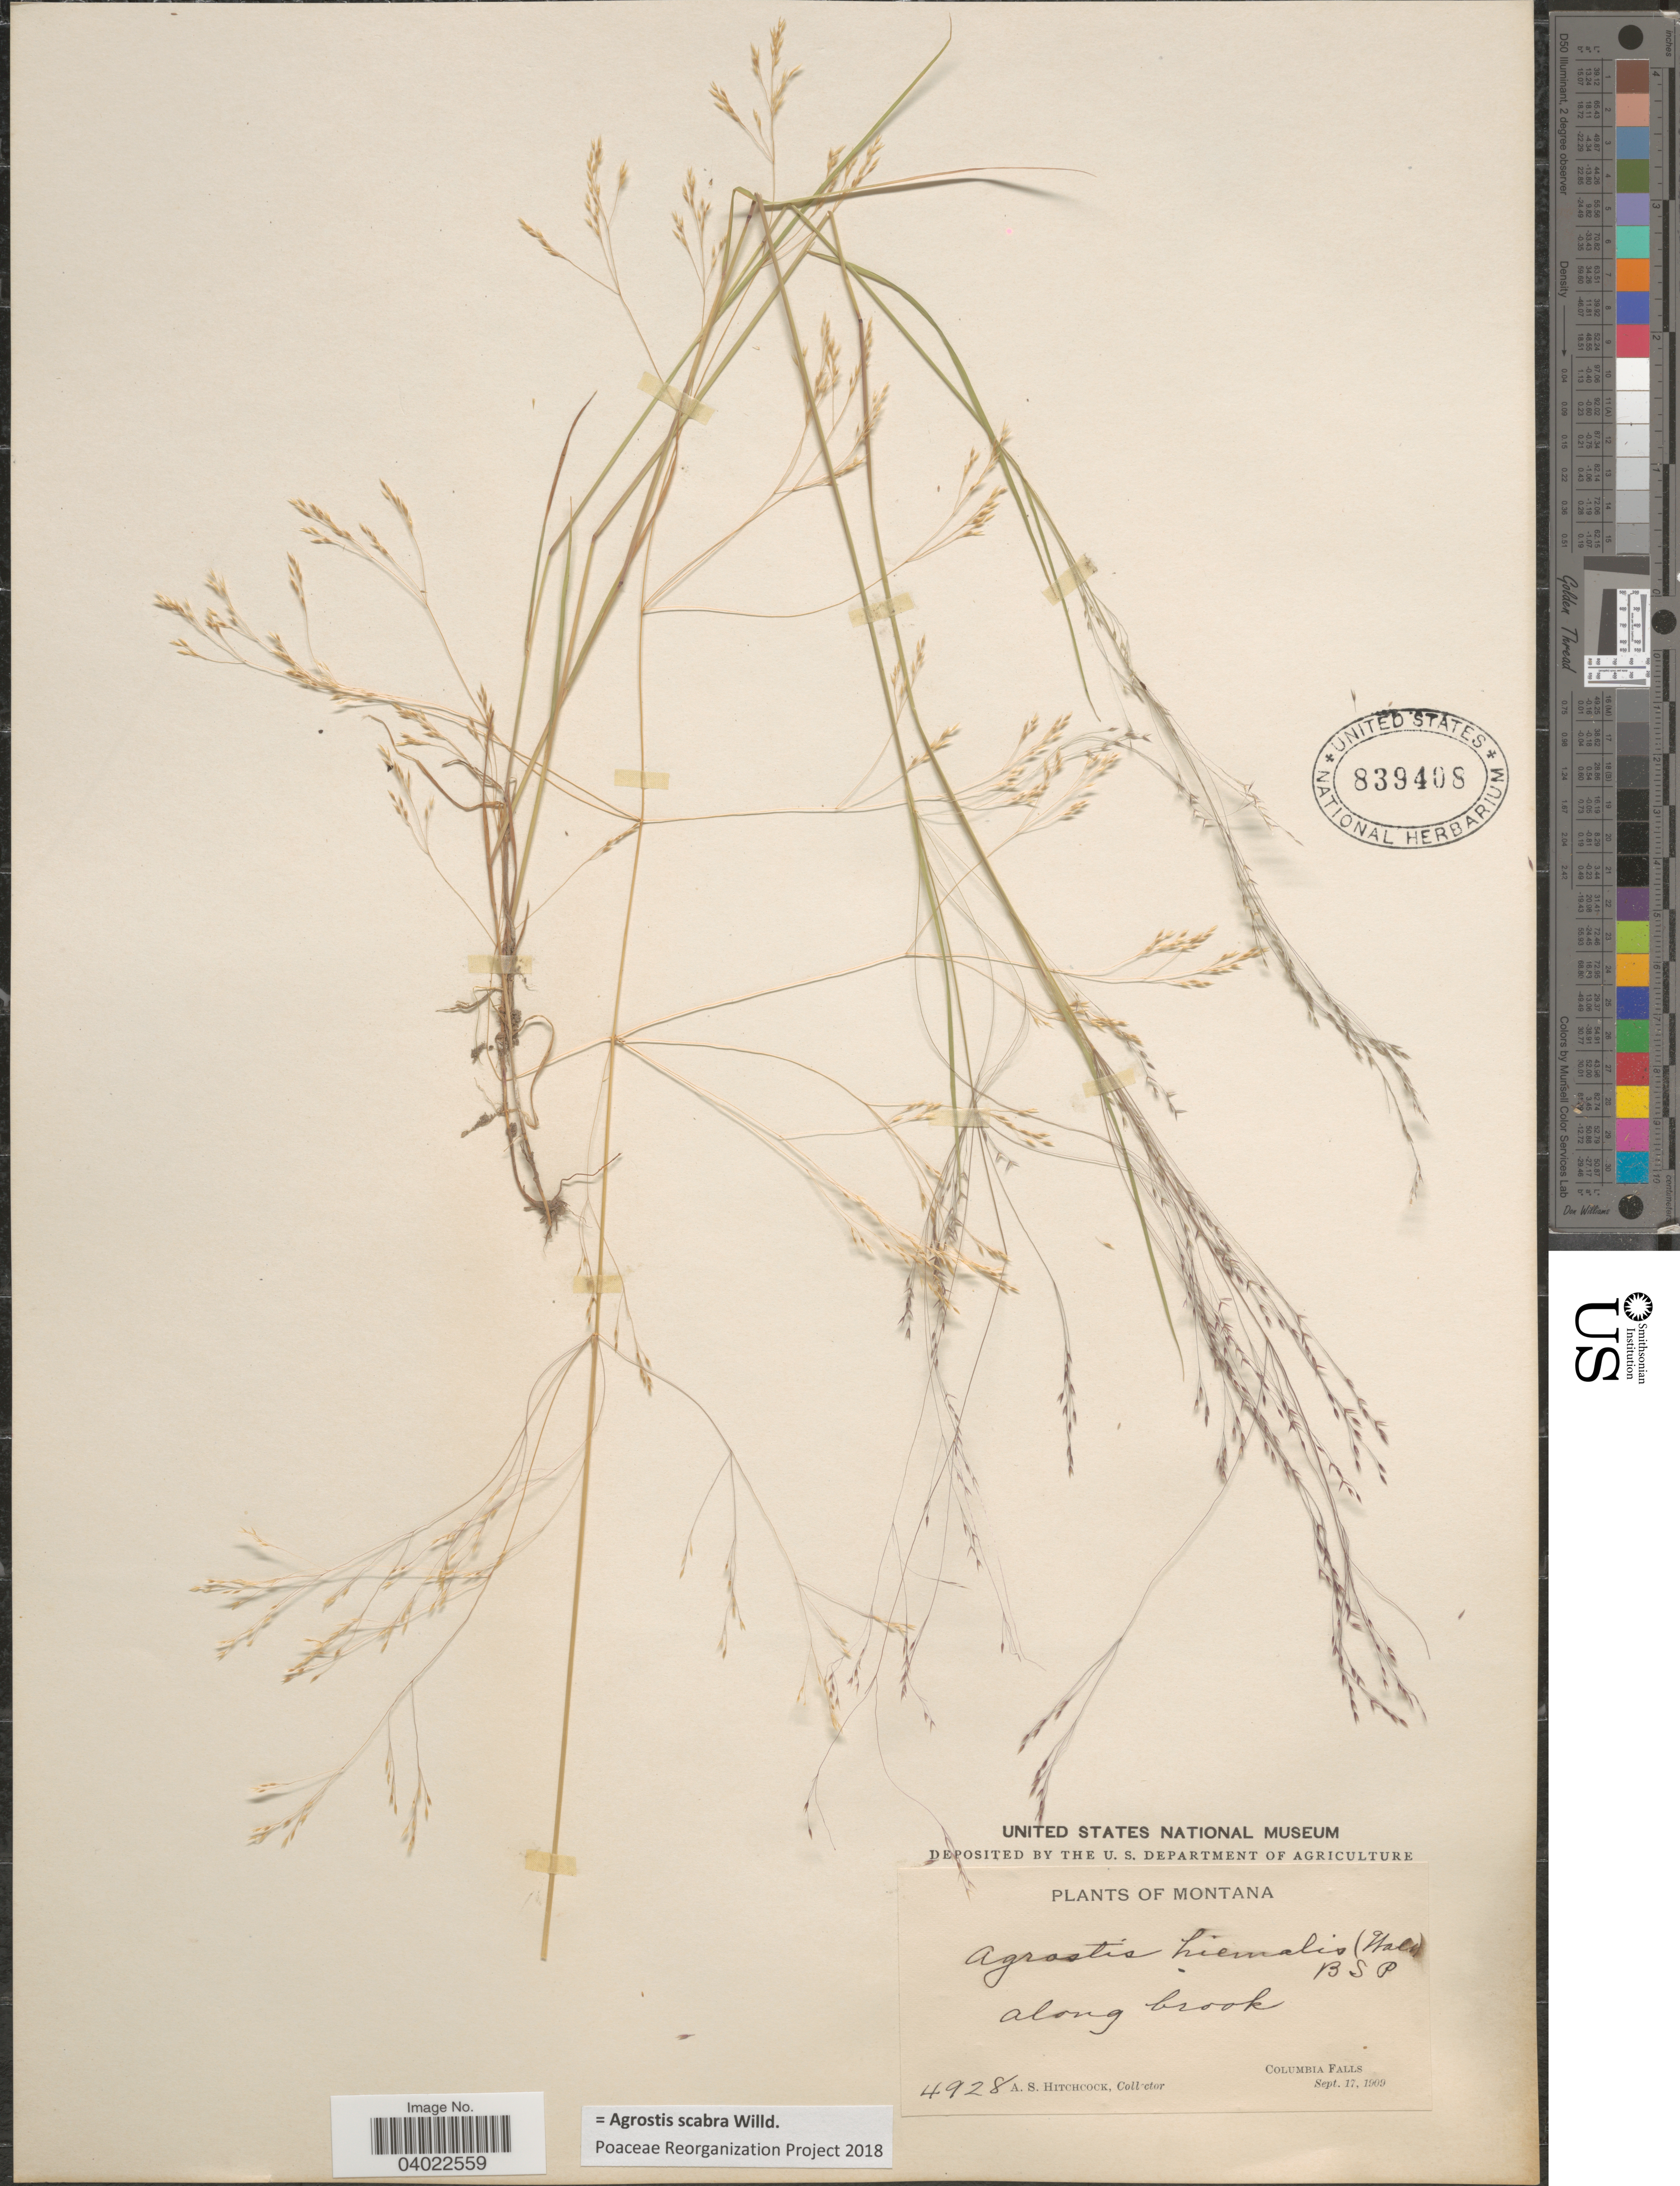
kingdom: Plantae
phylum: Tracheophyta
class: Liliopsida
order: Poales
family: Poaceae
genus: Agrostis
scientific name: Agrostis scabra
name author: Willd.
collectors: A. S. Hitchcock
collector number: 4928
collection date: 1909-09-17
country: United States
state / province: Montana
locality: Along brook. Columbia Falls.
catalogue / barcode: US 839408